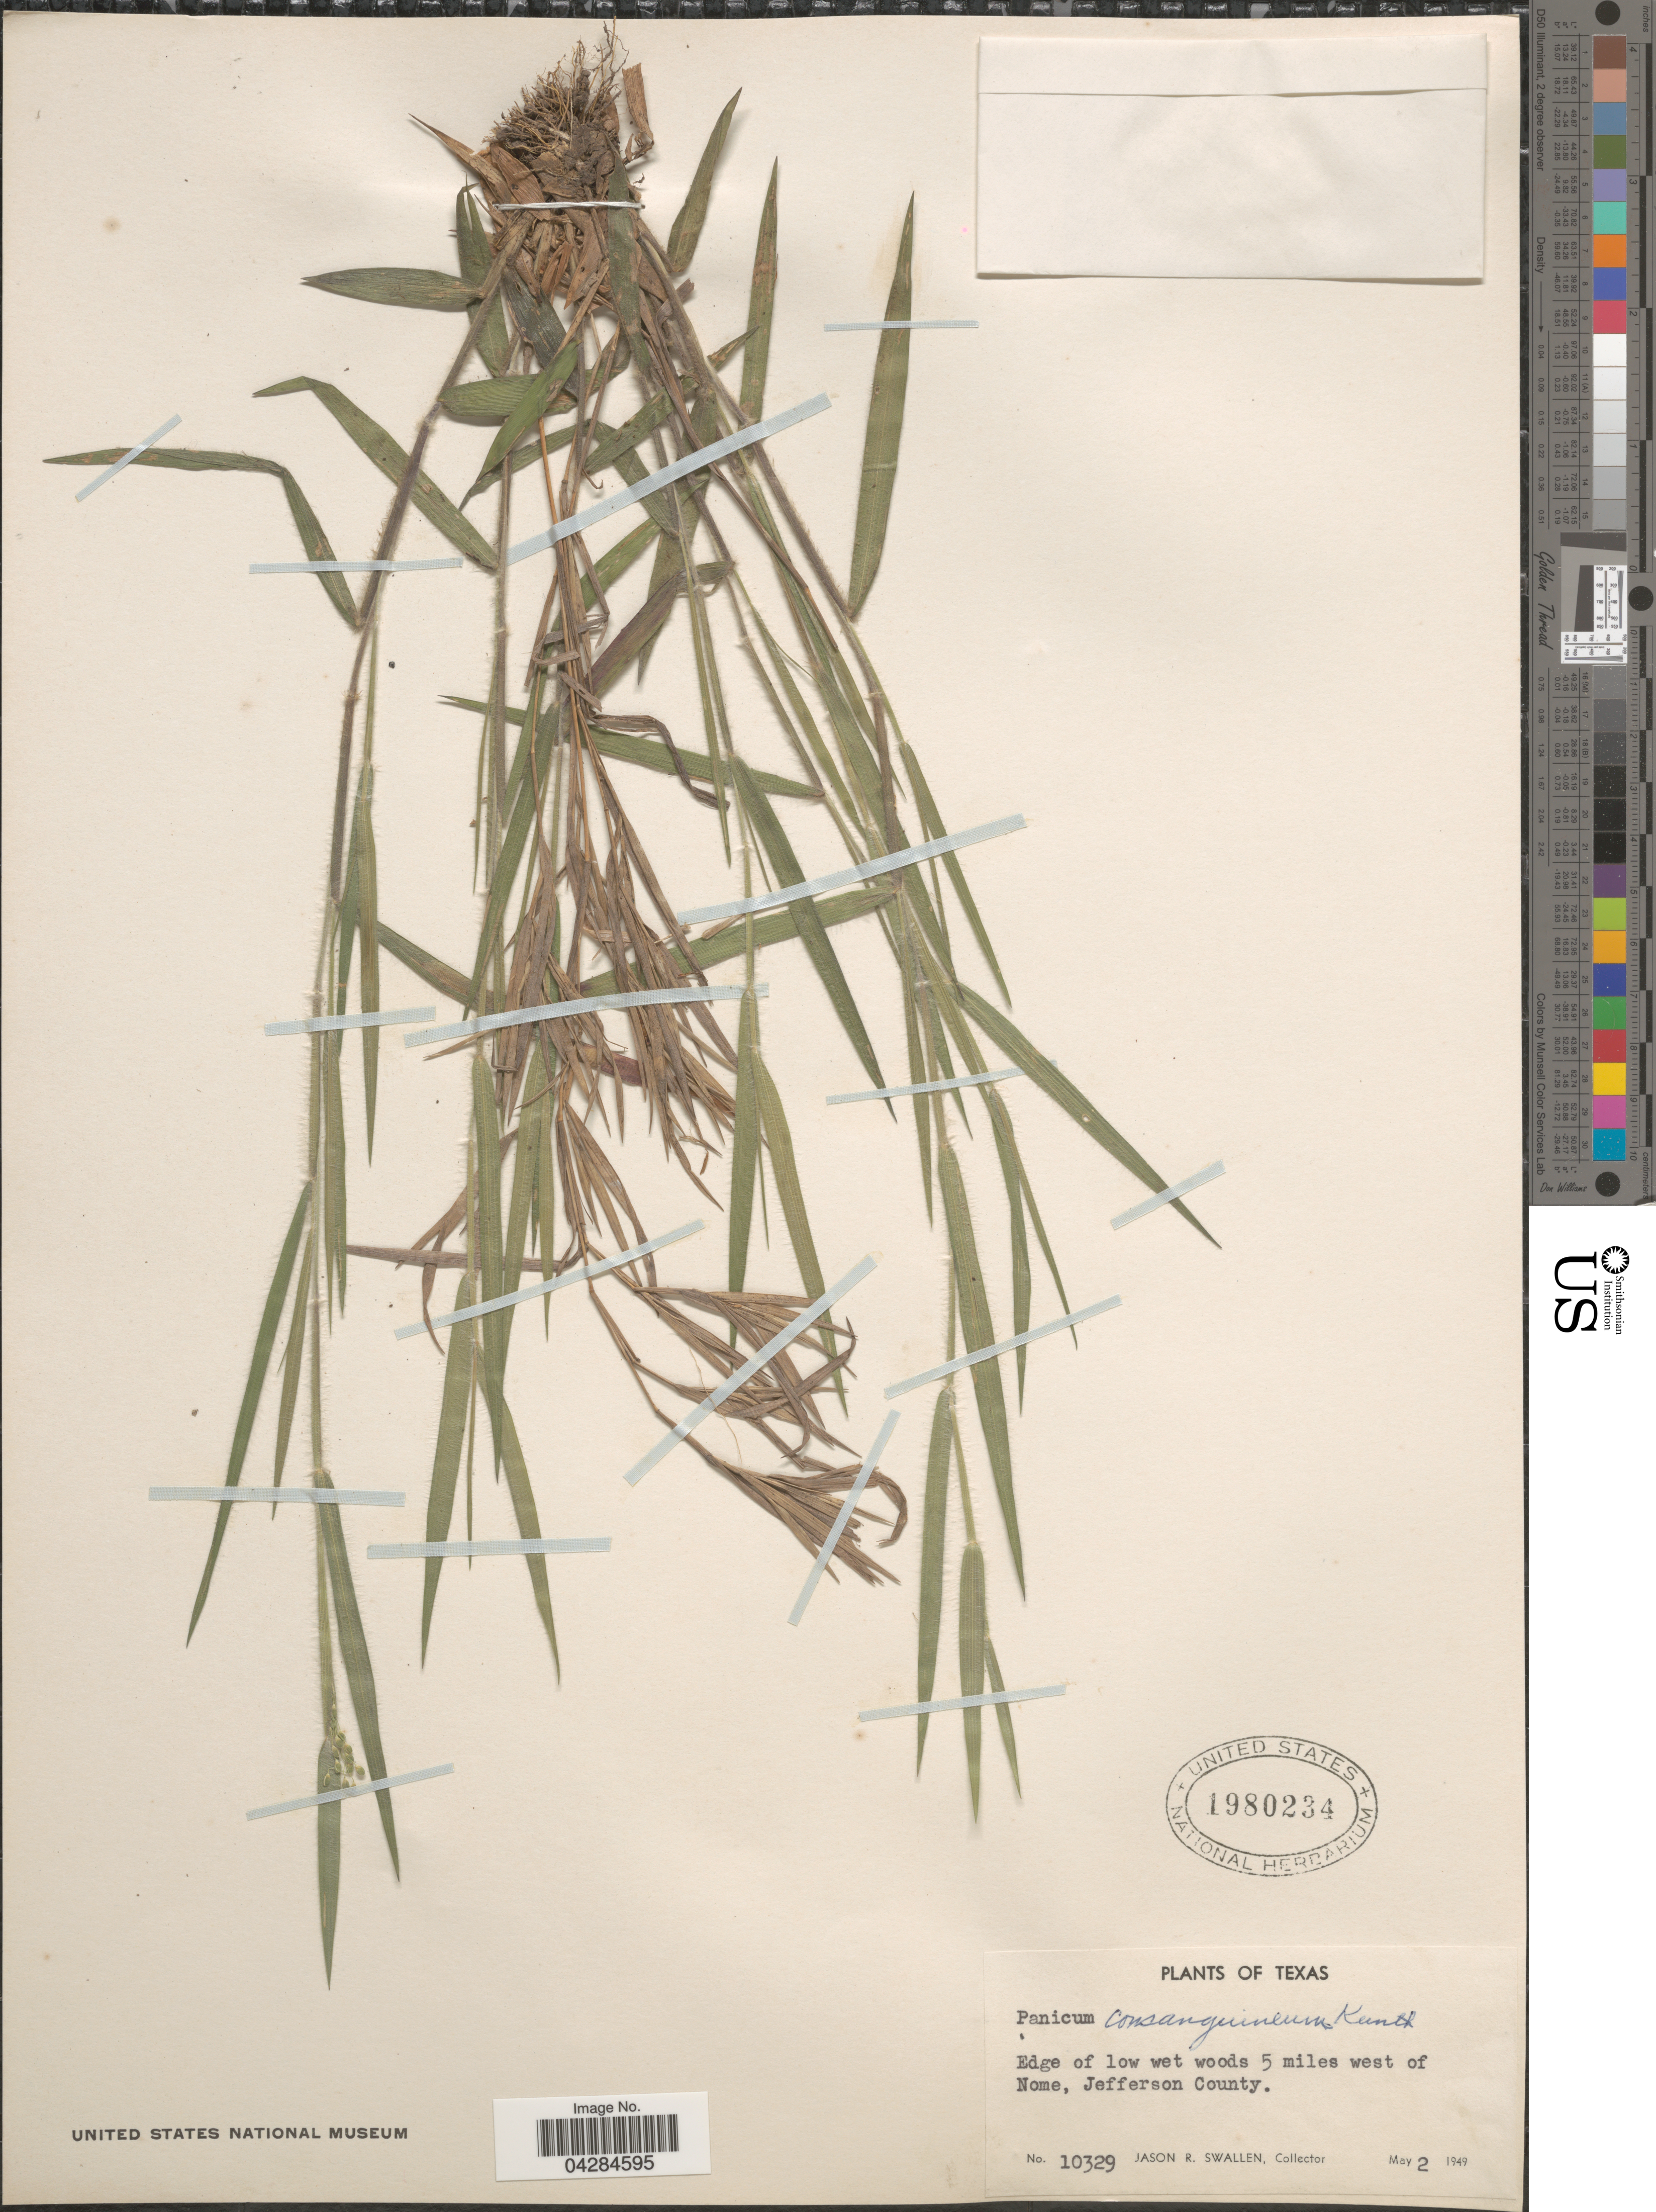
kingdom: Plantae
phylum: Tracheophyta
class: Liliopsida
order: Poales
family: Poaceae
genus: Dichanthelium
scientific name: Dichanthelium ovale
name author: (Elliott) Gould & C.A. Clark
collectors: J. R. Swallen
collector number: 10329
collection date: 1949-05-02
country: United States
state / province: Texas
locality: Edge of low wet woods 5 miles west of Nome, Jefferson County.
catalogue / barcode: US 1980234